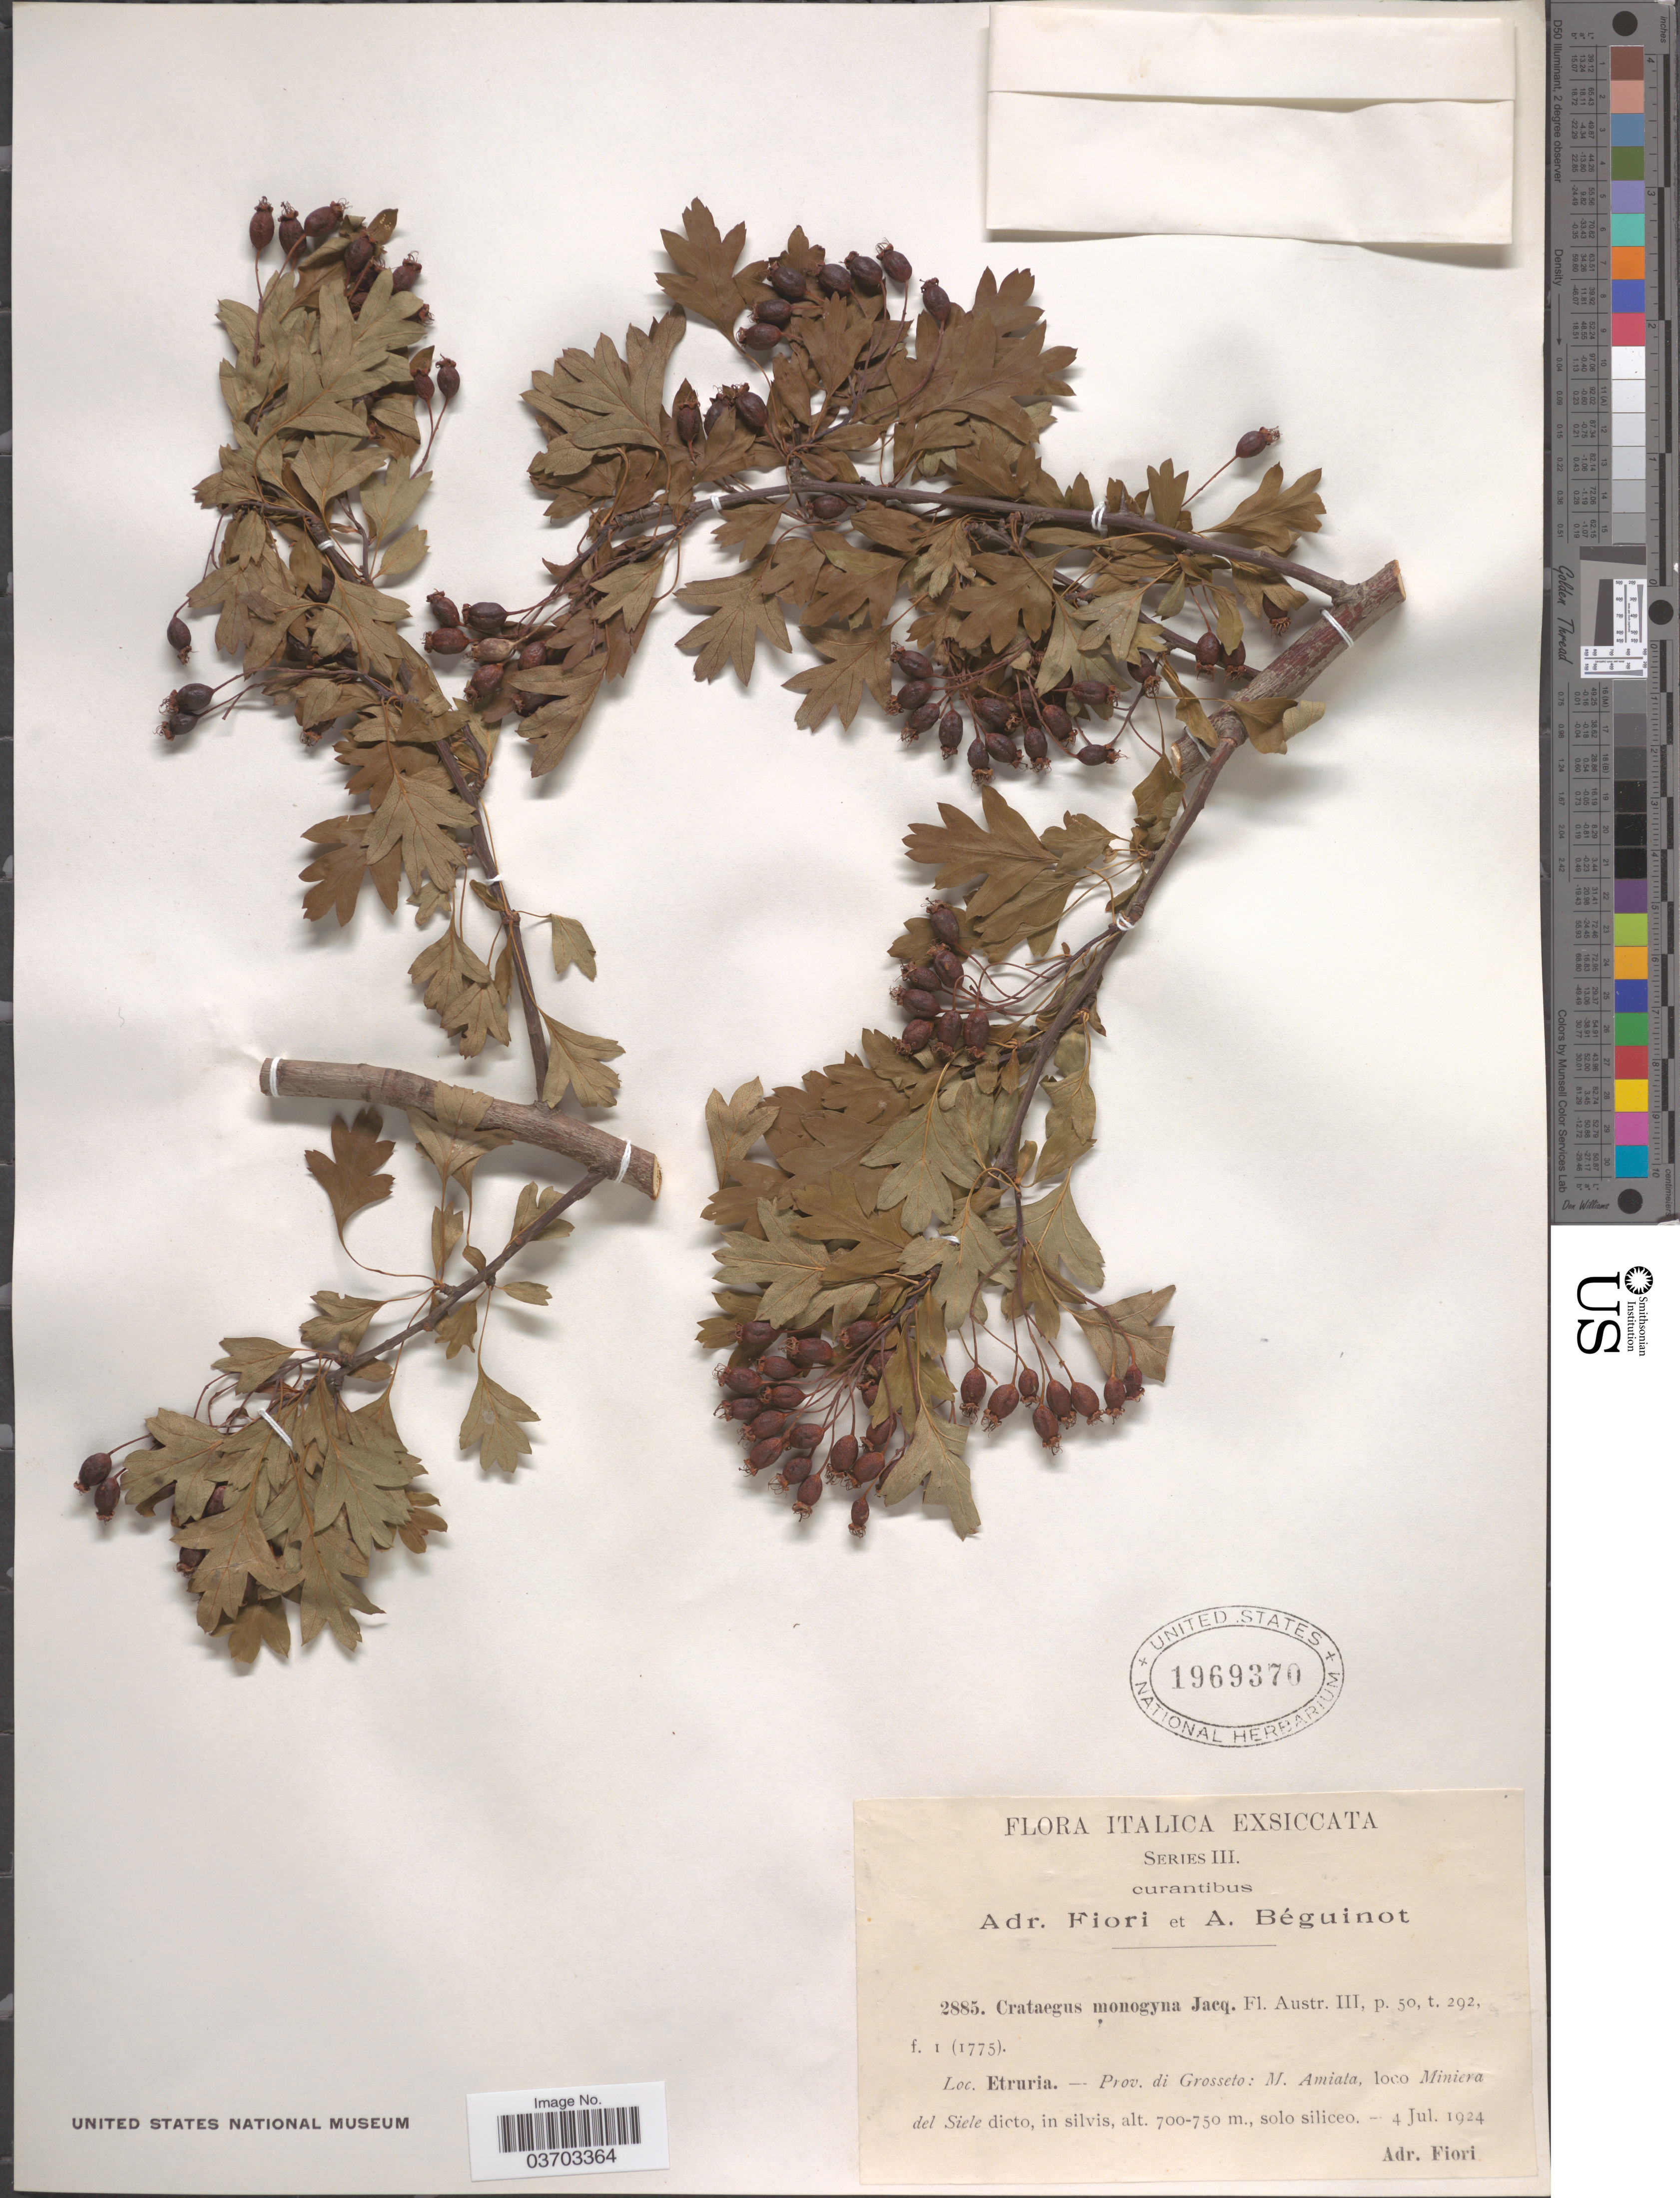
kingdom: Plantae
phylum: Tracheophyta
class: Magnoliopsida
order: Rosales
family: Rosaceae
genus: Crataegus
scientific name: Crataegus monogyna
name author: Lindin.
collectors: A. Fiori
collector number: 2885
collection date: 1924-07-04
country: Italy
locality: Etruria. - Pov. di Grosseto: M. Amiata, loco Miniera del Siele dicto.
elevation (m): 700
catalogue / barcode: US 1969370